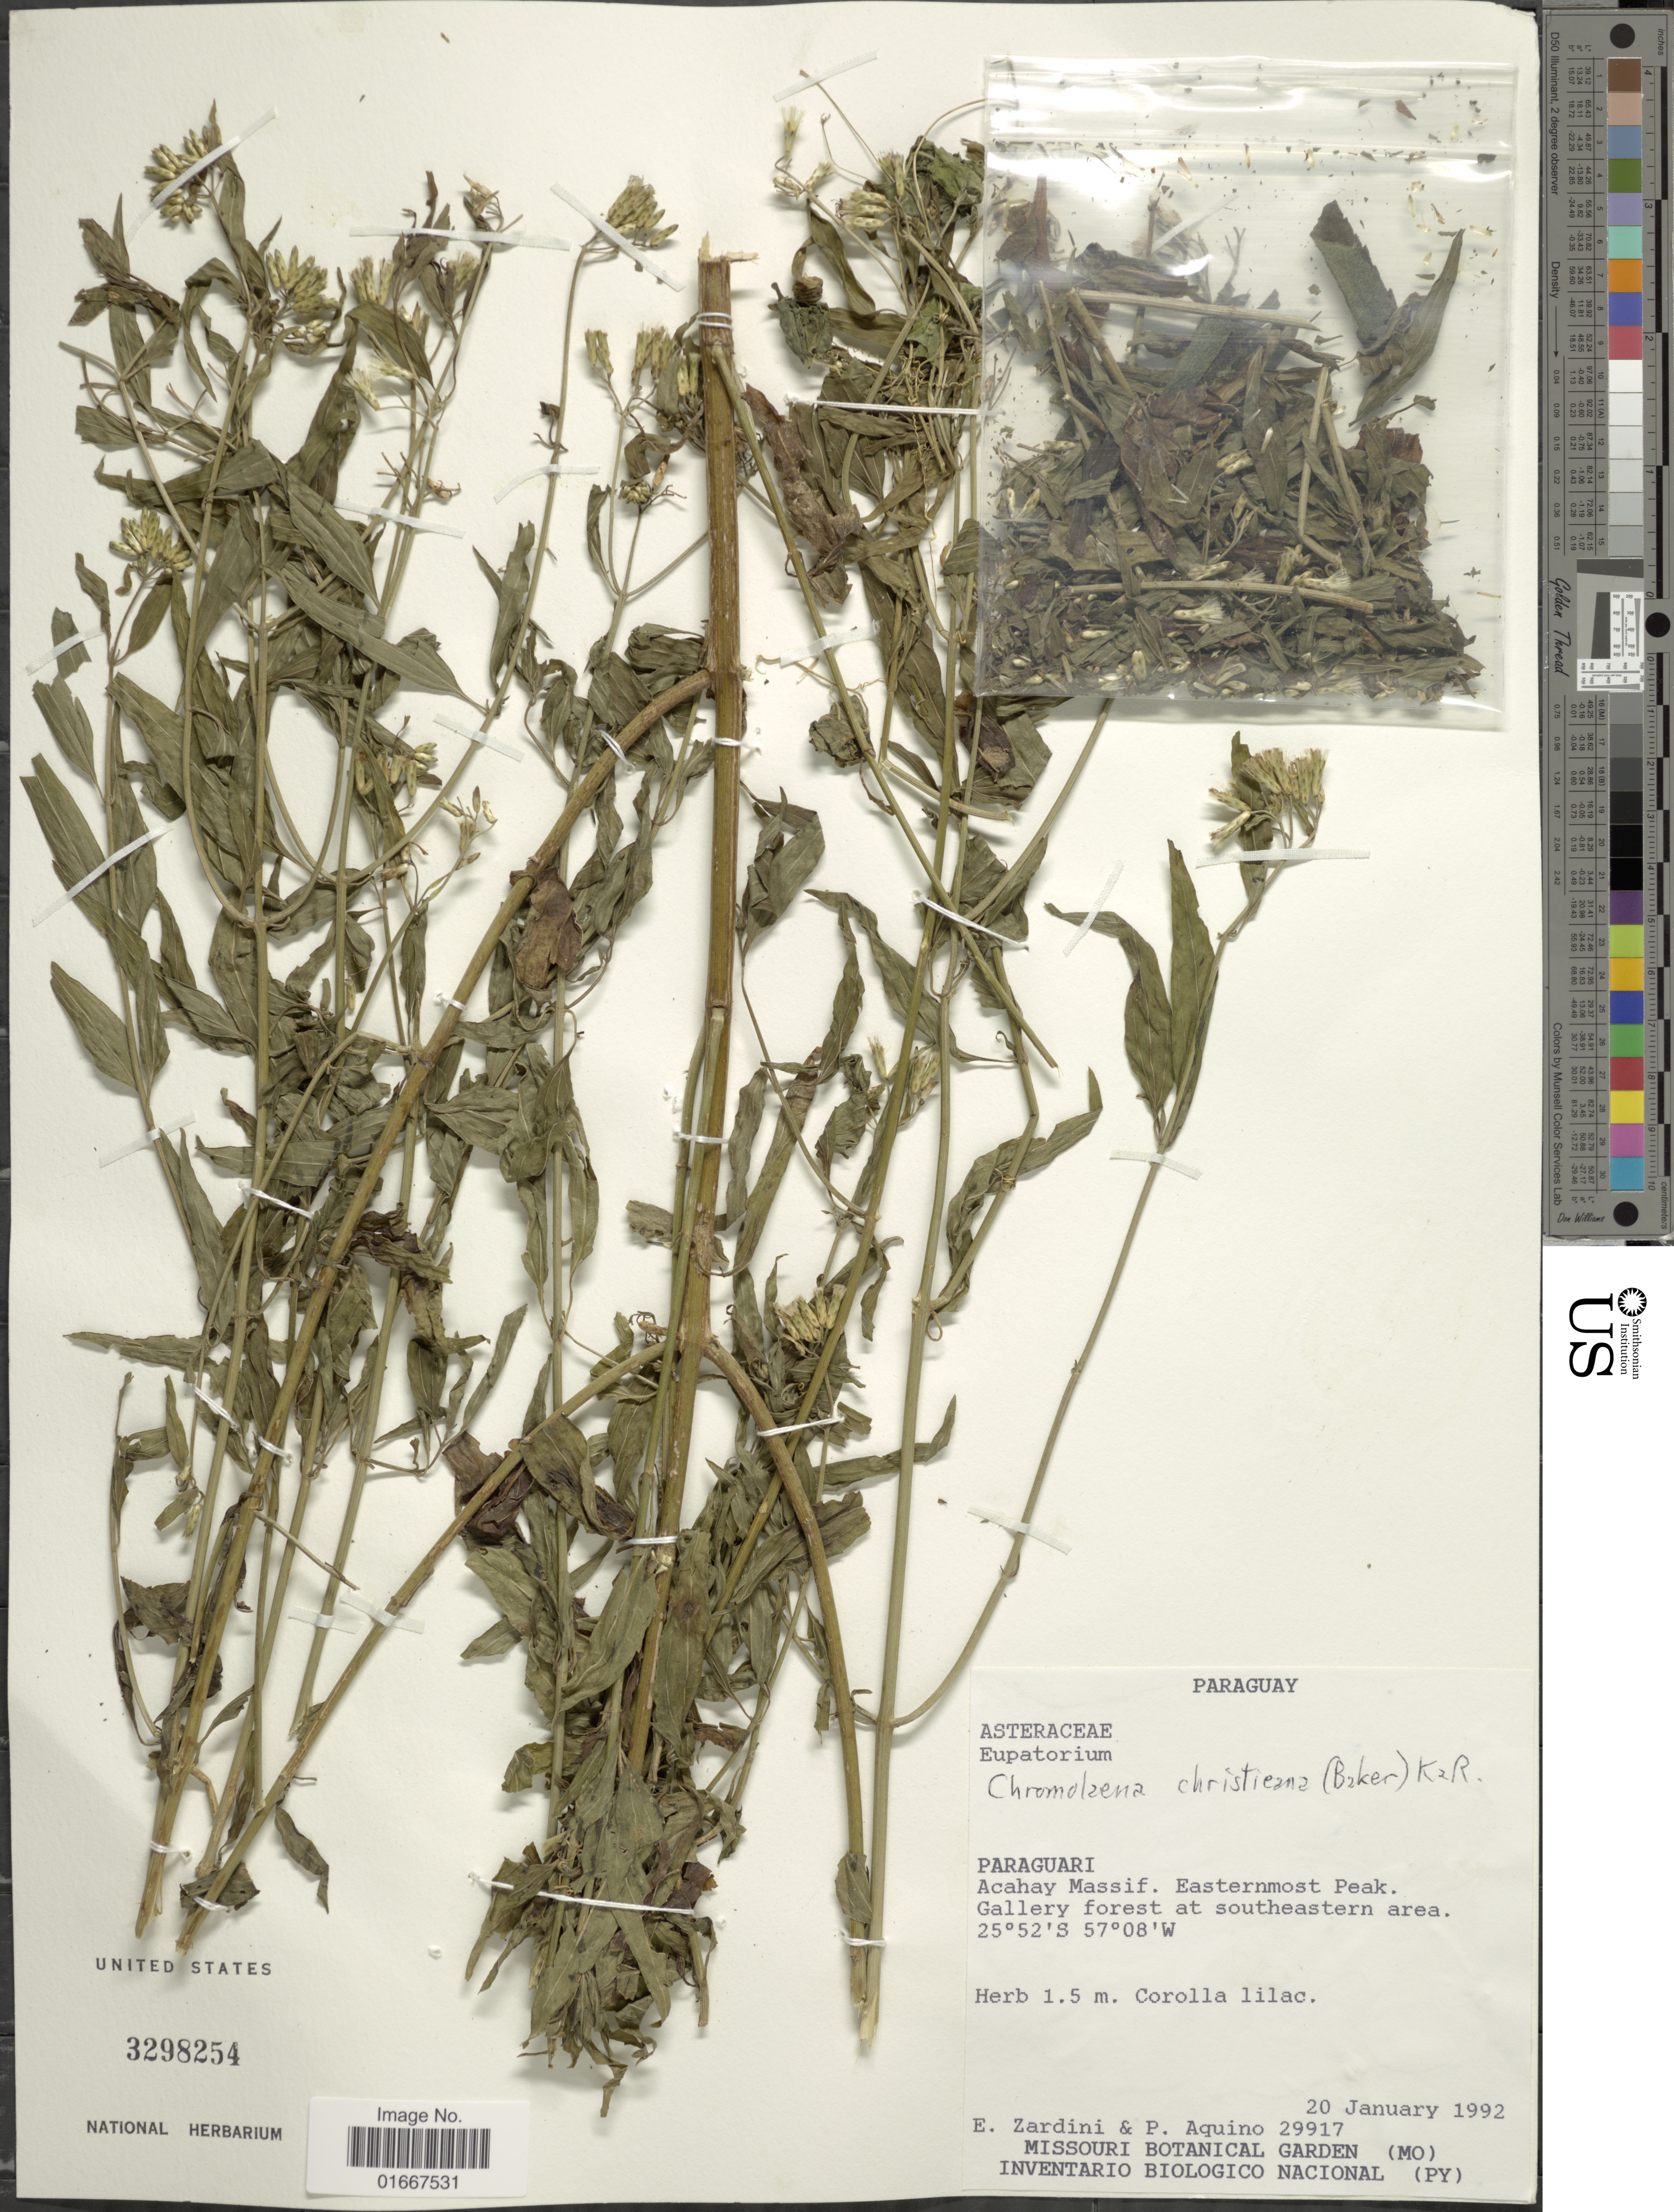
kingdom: Plantae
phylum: Tracheophyta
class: Magnoliopsida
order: Asterales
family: Asteraceae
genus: Chromolaena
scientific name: Chromolaena christieana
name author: (Baker) R.M. King & H. Rob.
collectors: E. M. Zardini & P. Aquino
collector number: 29917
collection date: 1992-01-20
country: Paraguay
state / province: Paraguari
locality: Acahay Massif. Easternmost Peak. Gallery forest at southeastern area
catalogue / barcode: US 3298254